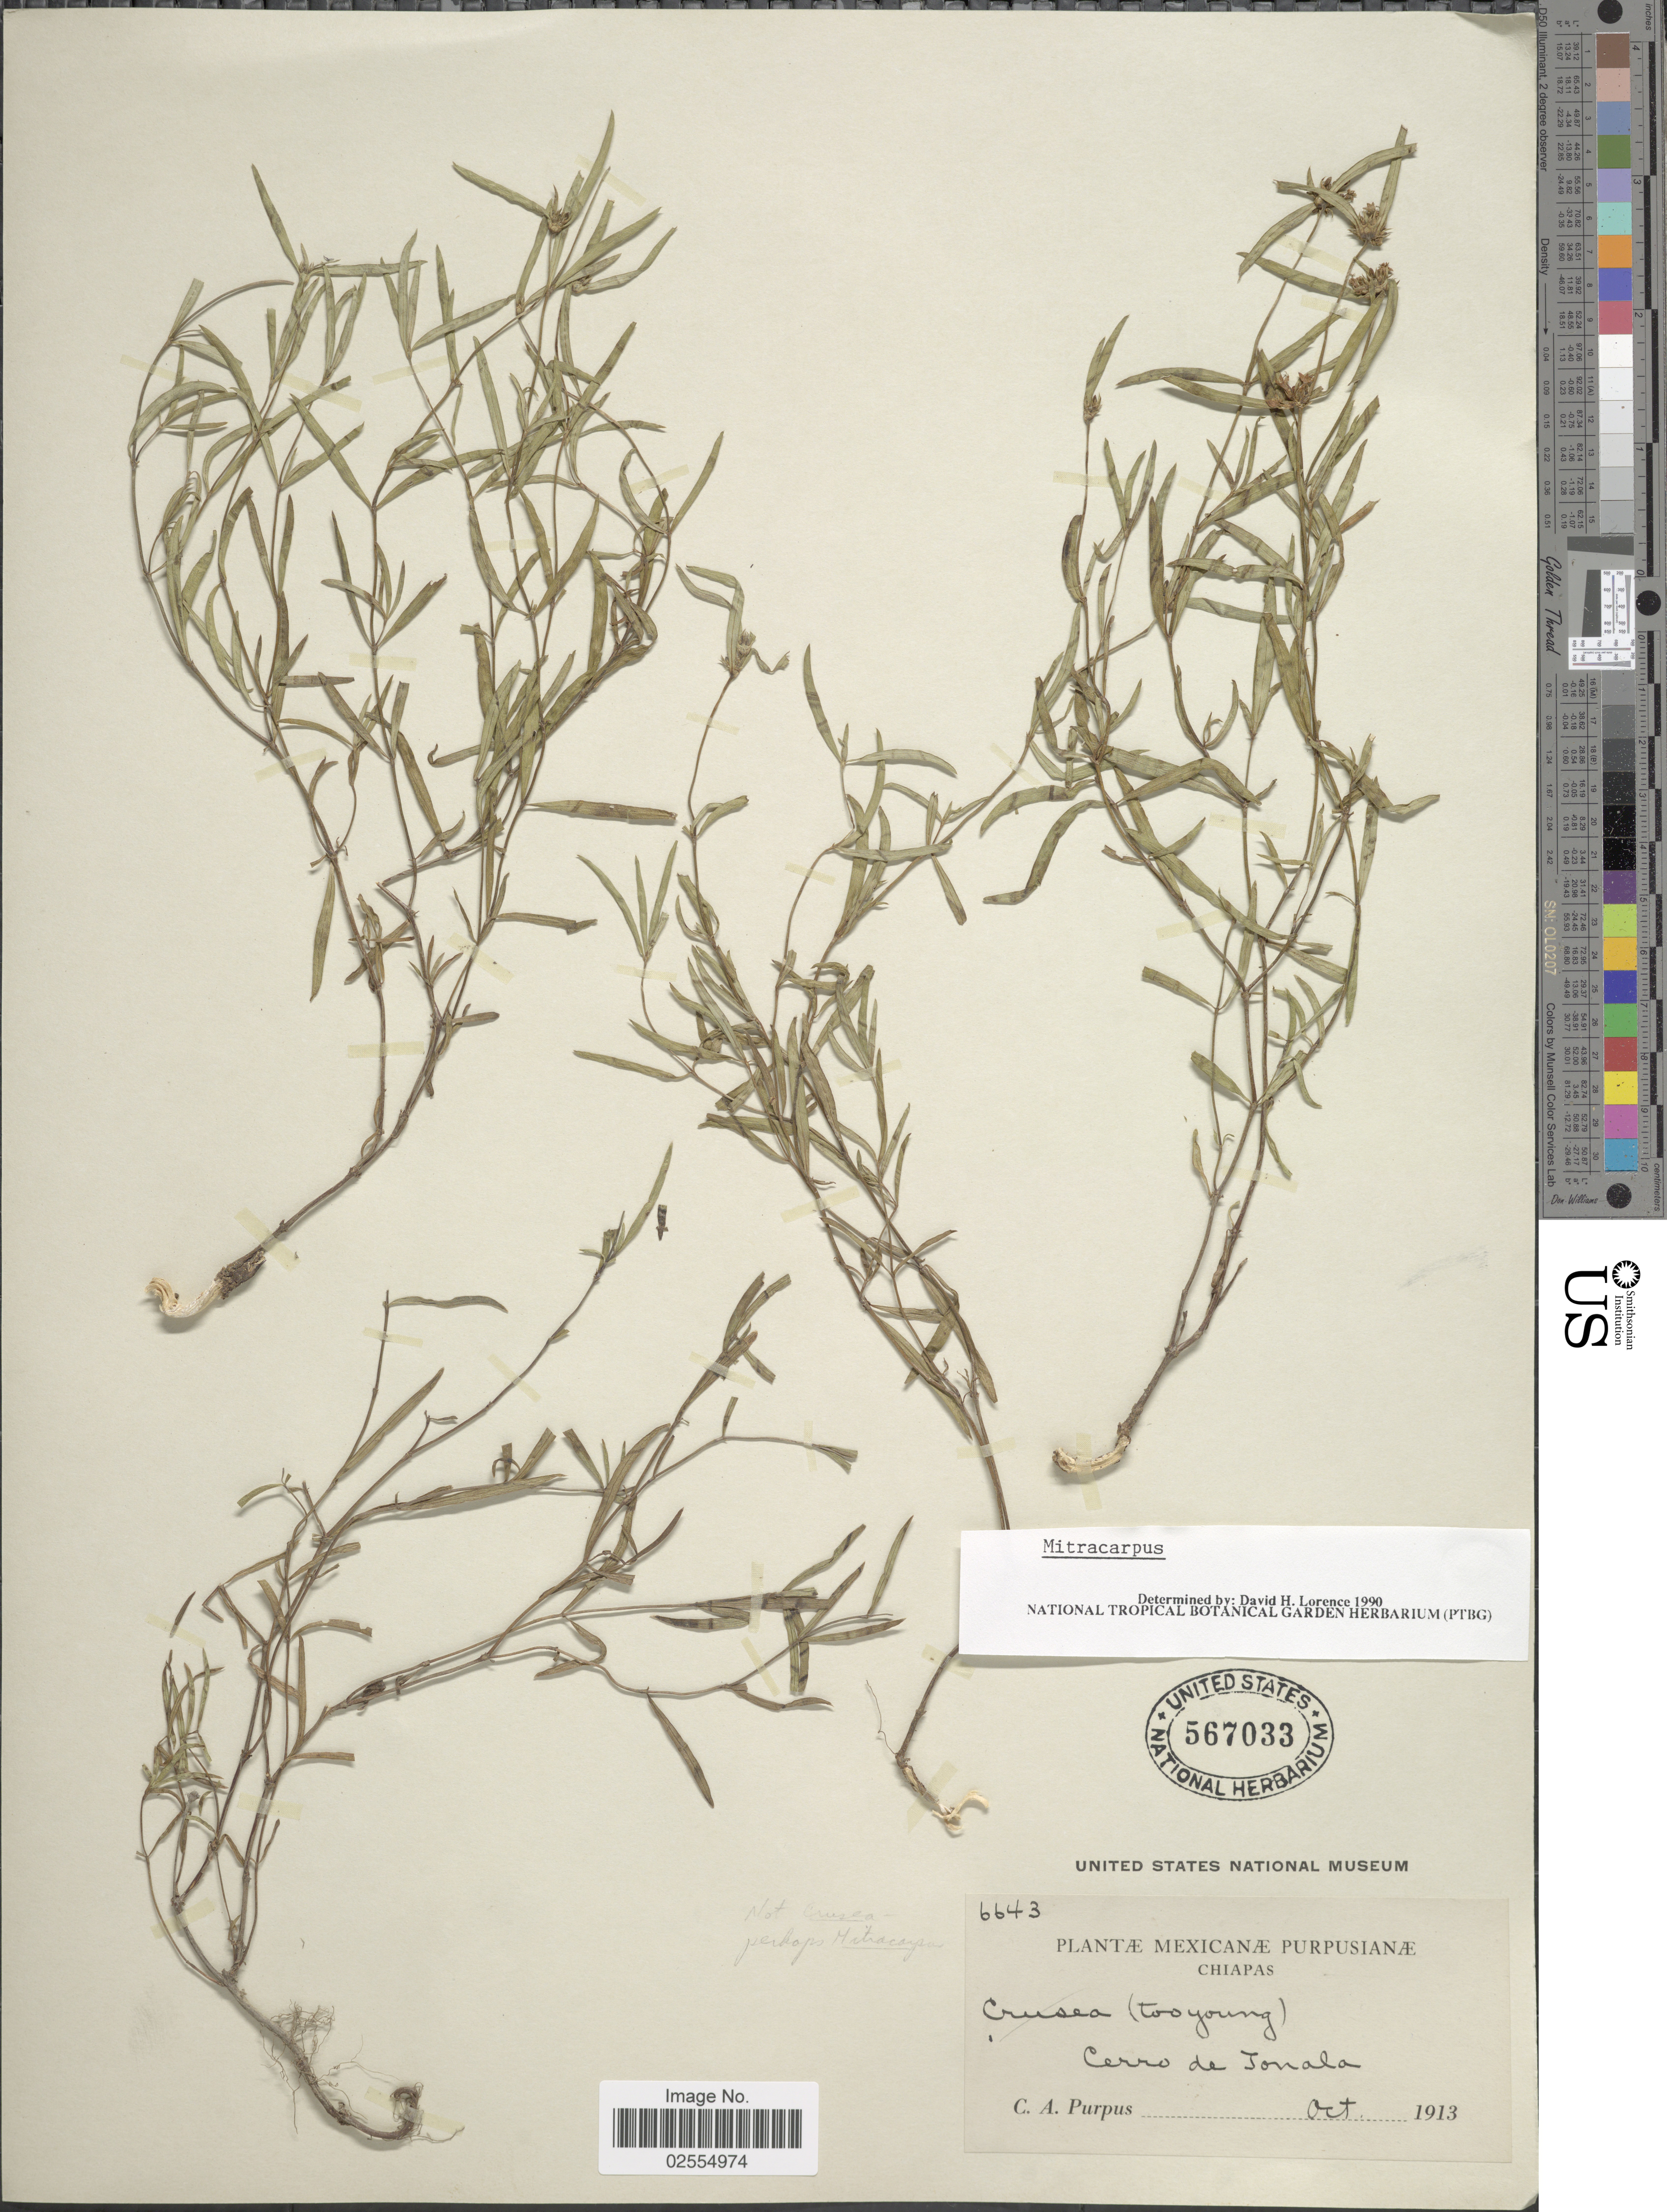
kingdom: Plantae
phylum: Tracheophyta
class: Magnoliopsida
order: Gentianales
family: Rubiaceae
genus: Mitracarpus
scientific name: Mitracarpus sp.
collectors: C. A. Purpus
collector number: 6643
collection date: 1913-10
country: Mexico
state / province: Chiapas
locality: Cerro de Tonala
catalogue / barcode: US 567033